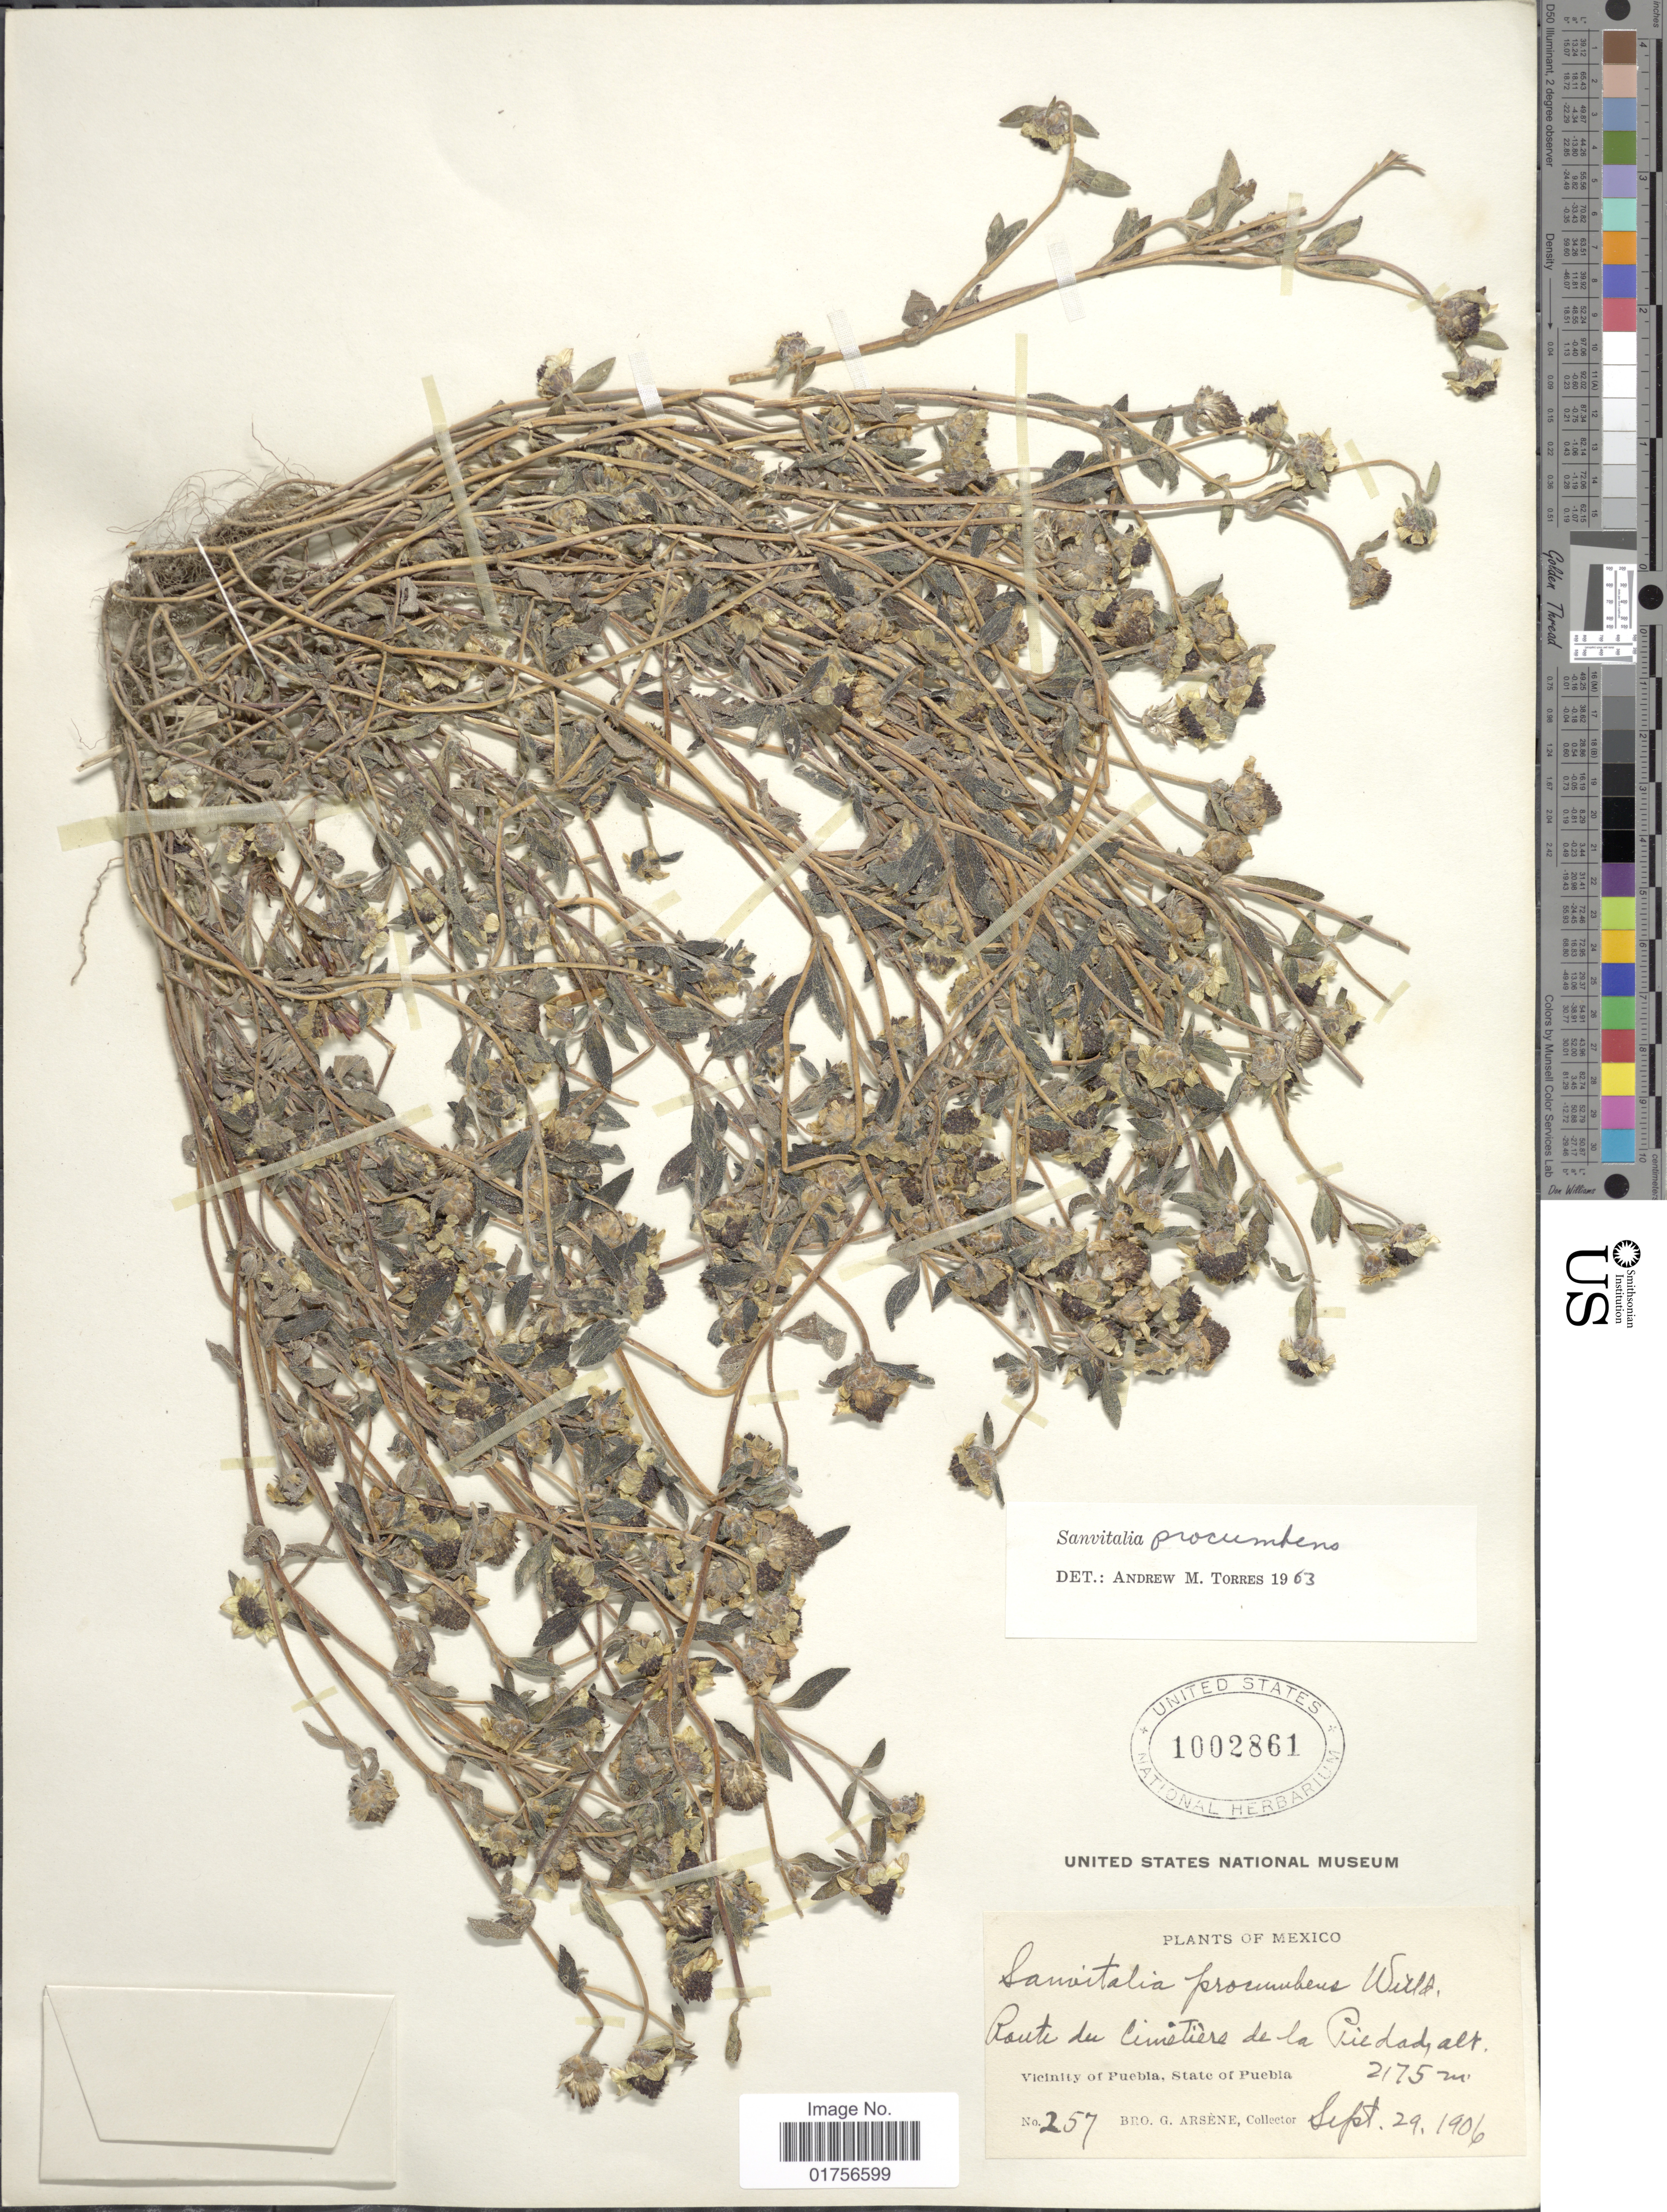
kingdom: Plantae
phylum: Tracheophyta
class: Magnoliopsida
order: Asterales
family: Asteraceae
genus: Sanvitalia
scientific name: Sanvitalia procumbens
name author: Lam.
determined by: Skibicki, Samuel V.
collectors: Bro. G. Arsène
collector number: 257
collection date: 1906-09-29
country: Mexico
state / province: Puebla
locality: Route du Cimetiers de la Piedad, Vicinity of Puebla, State of Puebla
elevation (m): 2175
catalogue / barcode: US 1002861